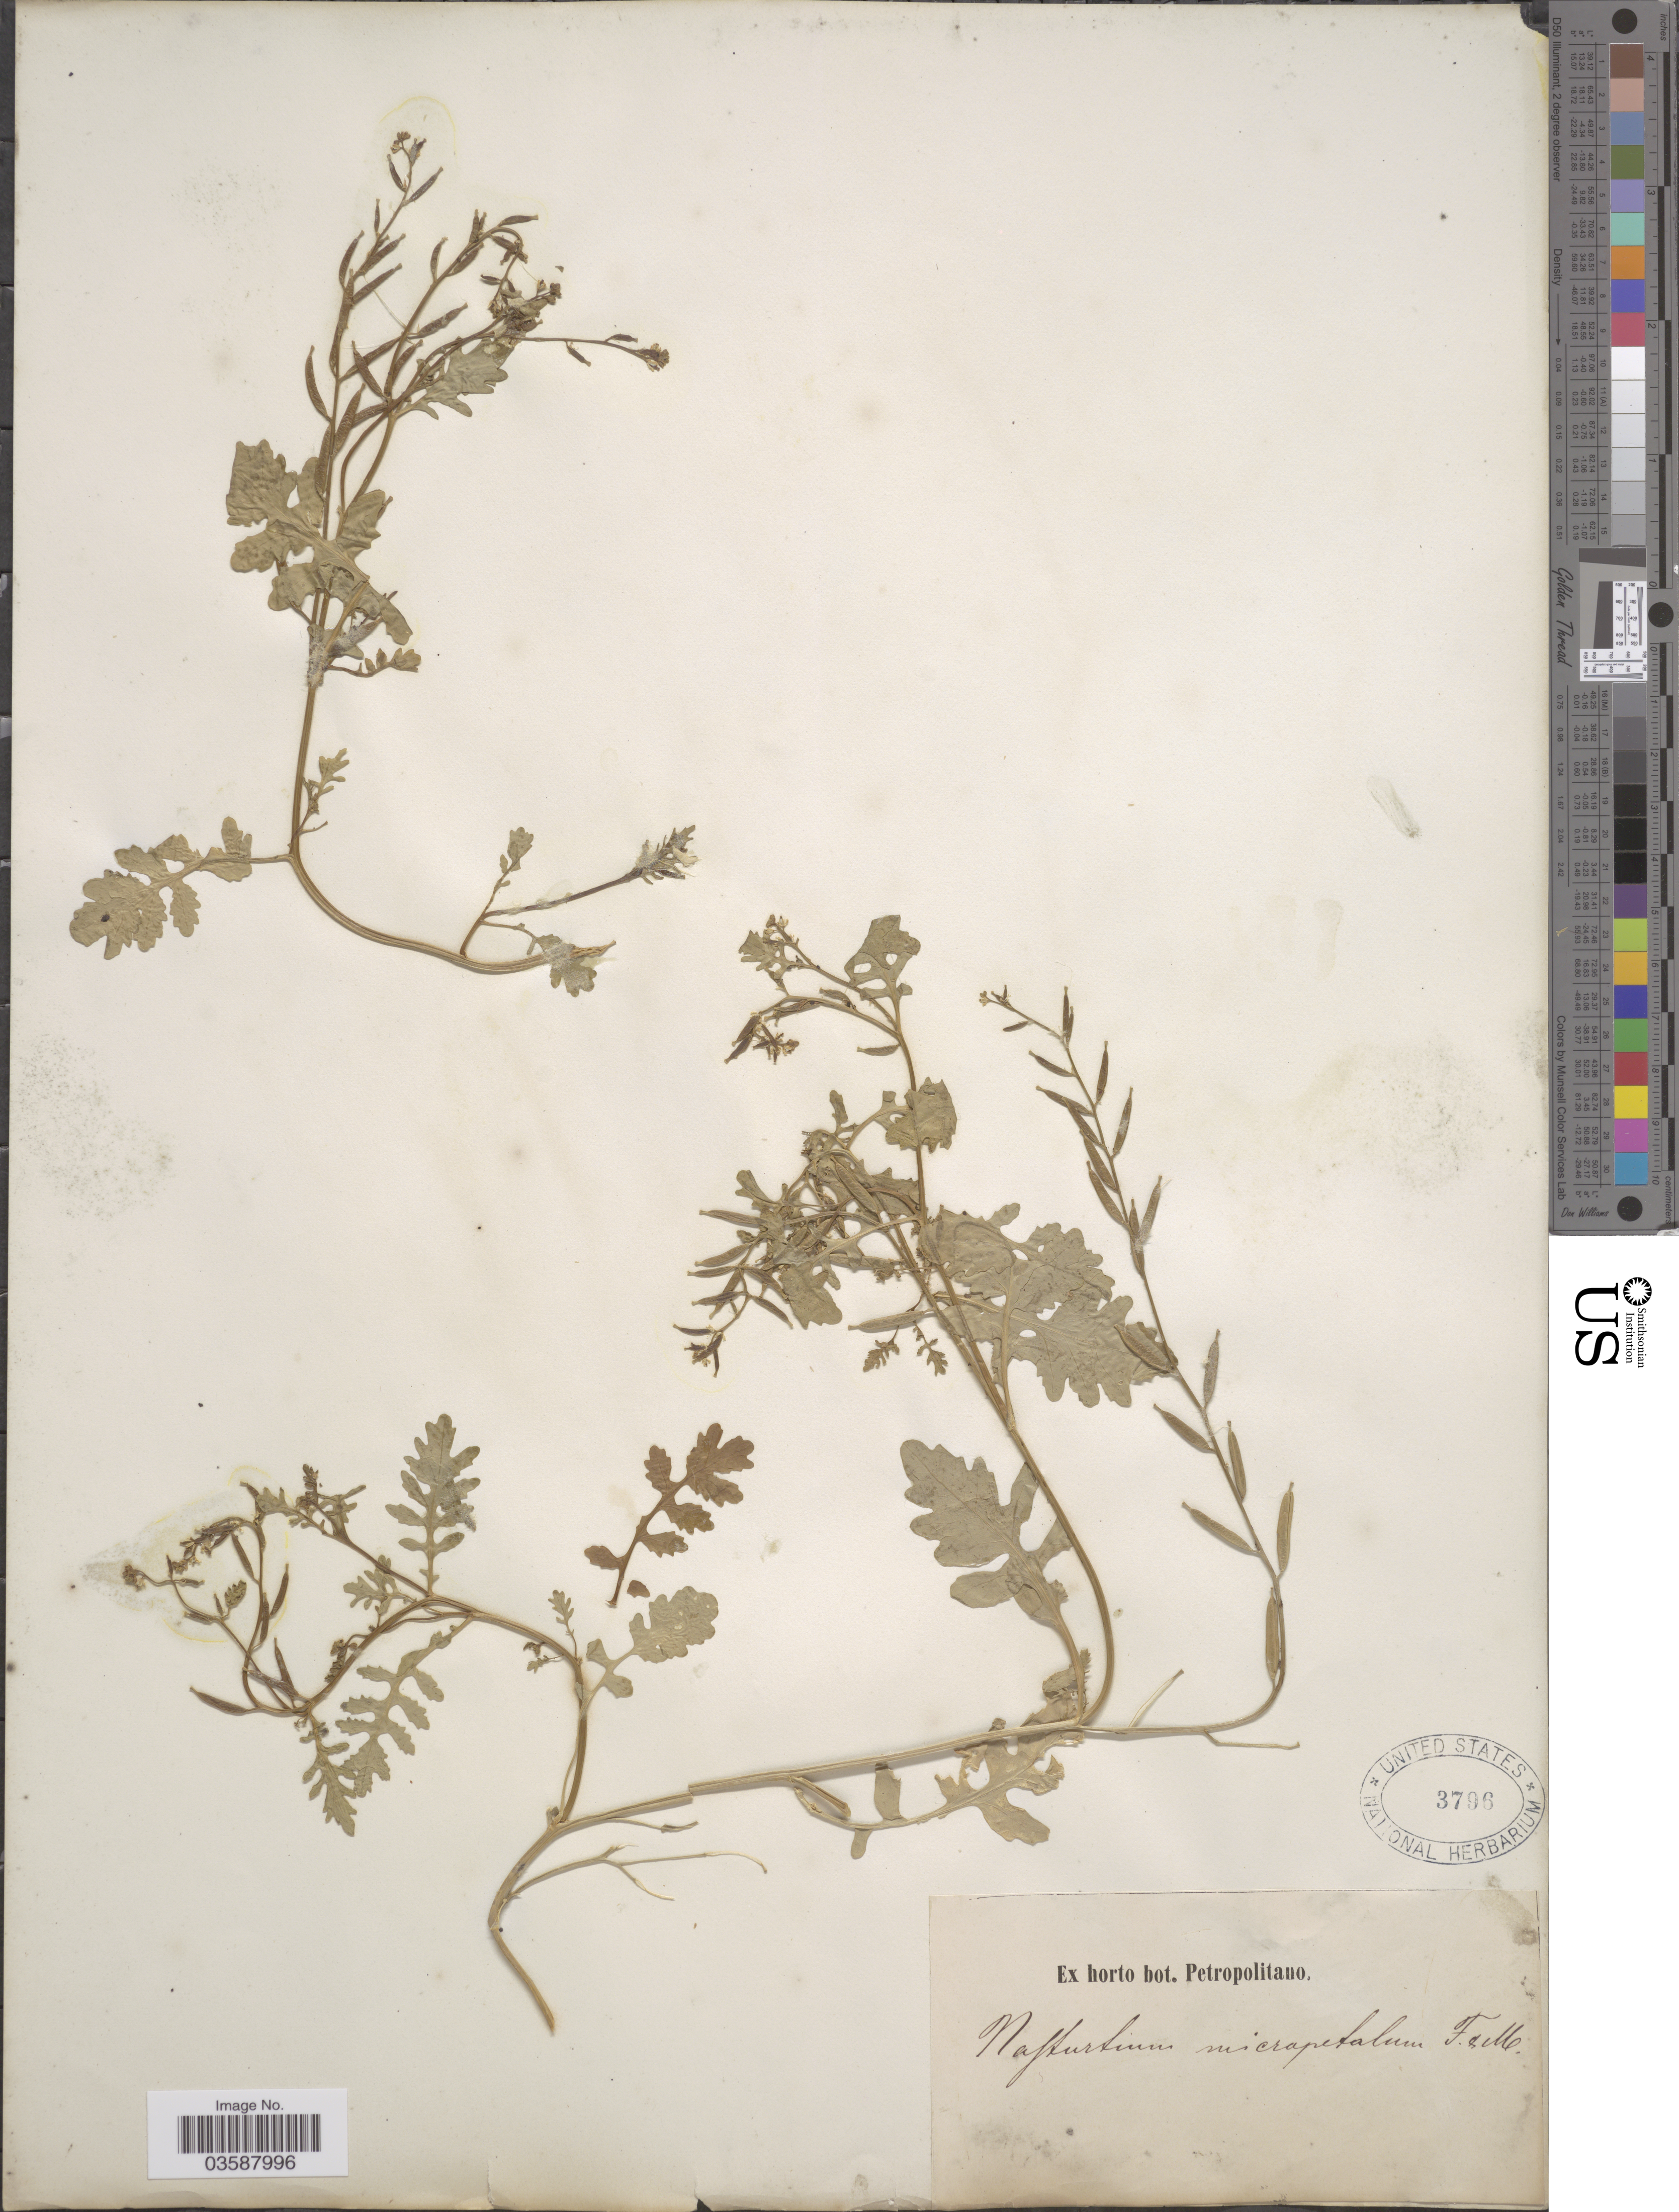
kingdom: Plantae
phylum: Tracheophyta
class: Magnoliopsida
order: Brassicales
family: Brassicaceae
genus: Rorippa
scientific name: Rorippa teres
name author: (Michx.) Stuckey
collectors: ex Horto Bot. Petropolitano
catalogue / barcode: US 3796